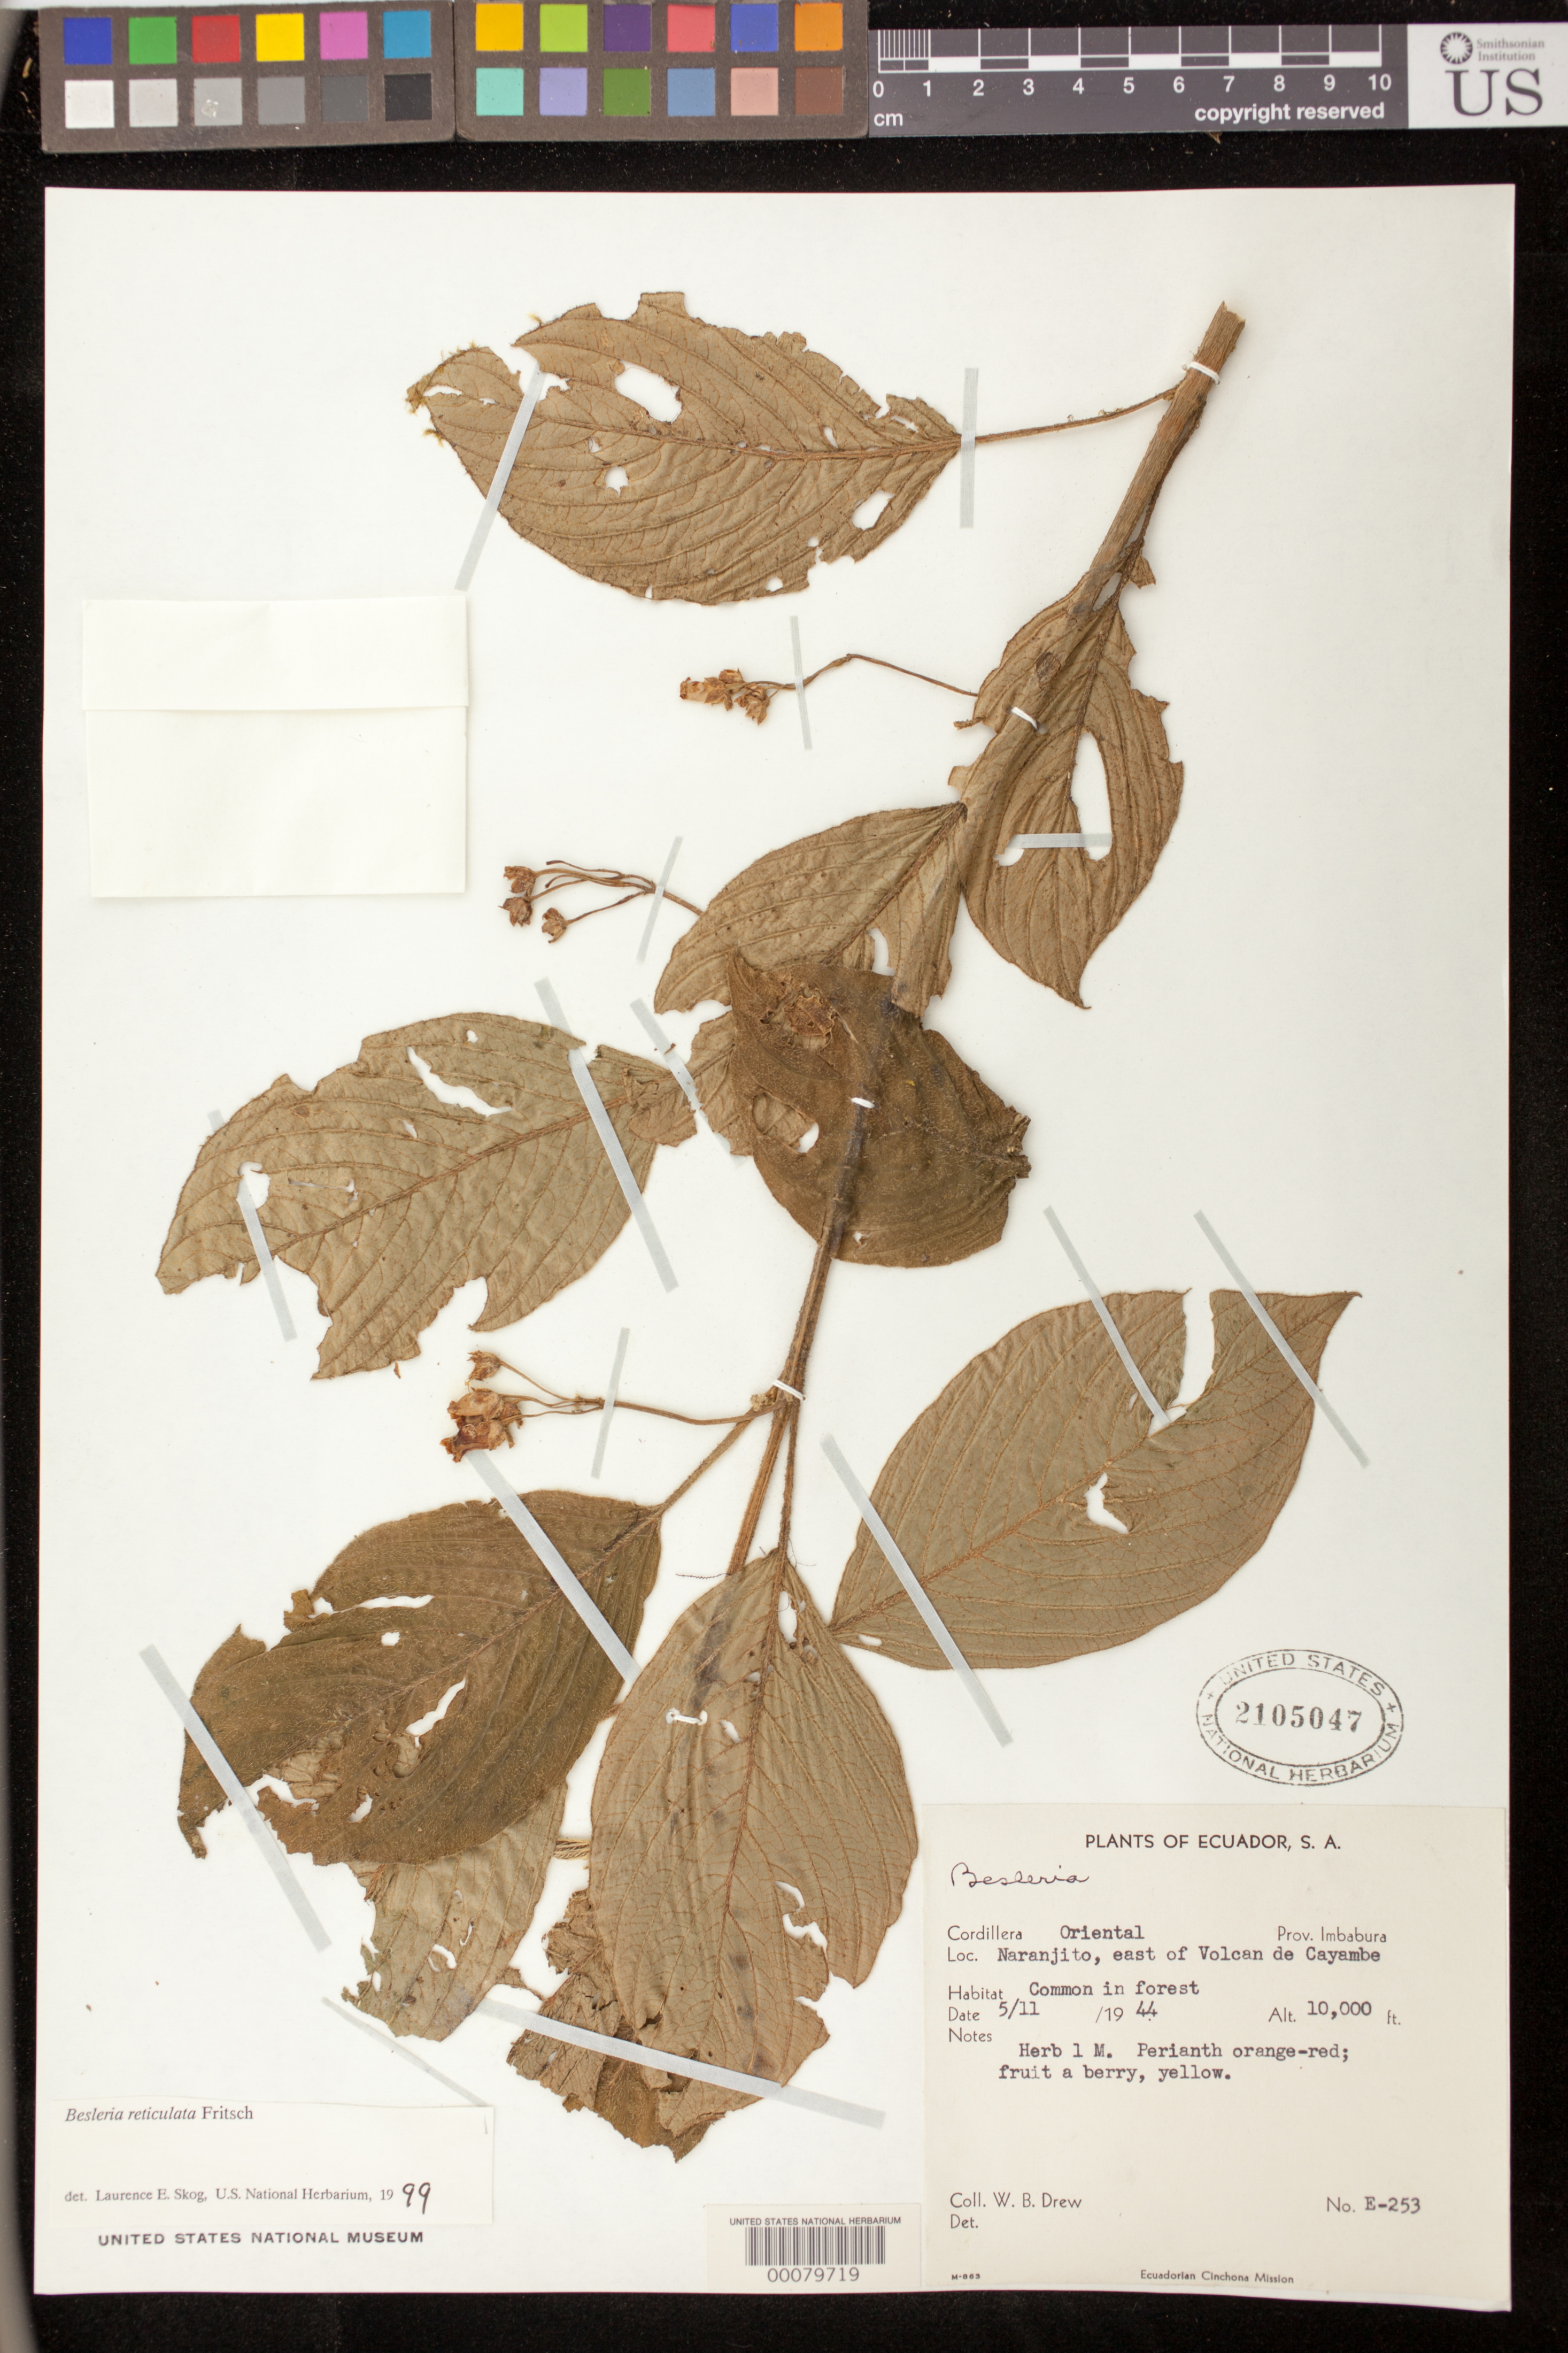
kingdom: Plantae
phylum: Tracheophyta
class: Magnoliopsida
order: Lamiales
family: Gesneriaceae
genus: Besleria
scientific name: Besleria reticulata var. reticulata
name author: Fritsch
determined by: Skog, Laurence E.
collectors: W. B. Drew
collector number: E- 253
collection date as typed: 11 May 1944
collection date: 1944-05-11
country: Ecuador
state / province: Imbabura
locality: Cordillera Oriental, Naranjito, E of Volcan de Cayambe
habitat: Common in forest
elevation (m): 3048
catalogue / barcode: US 2105047